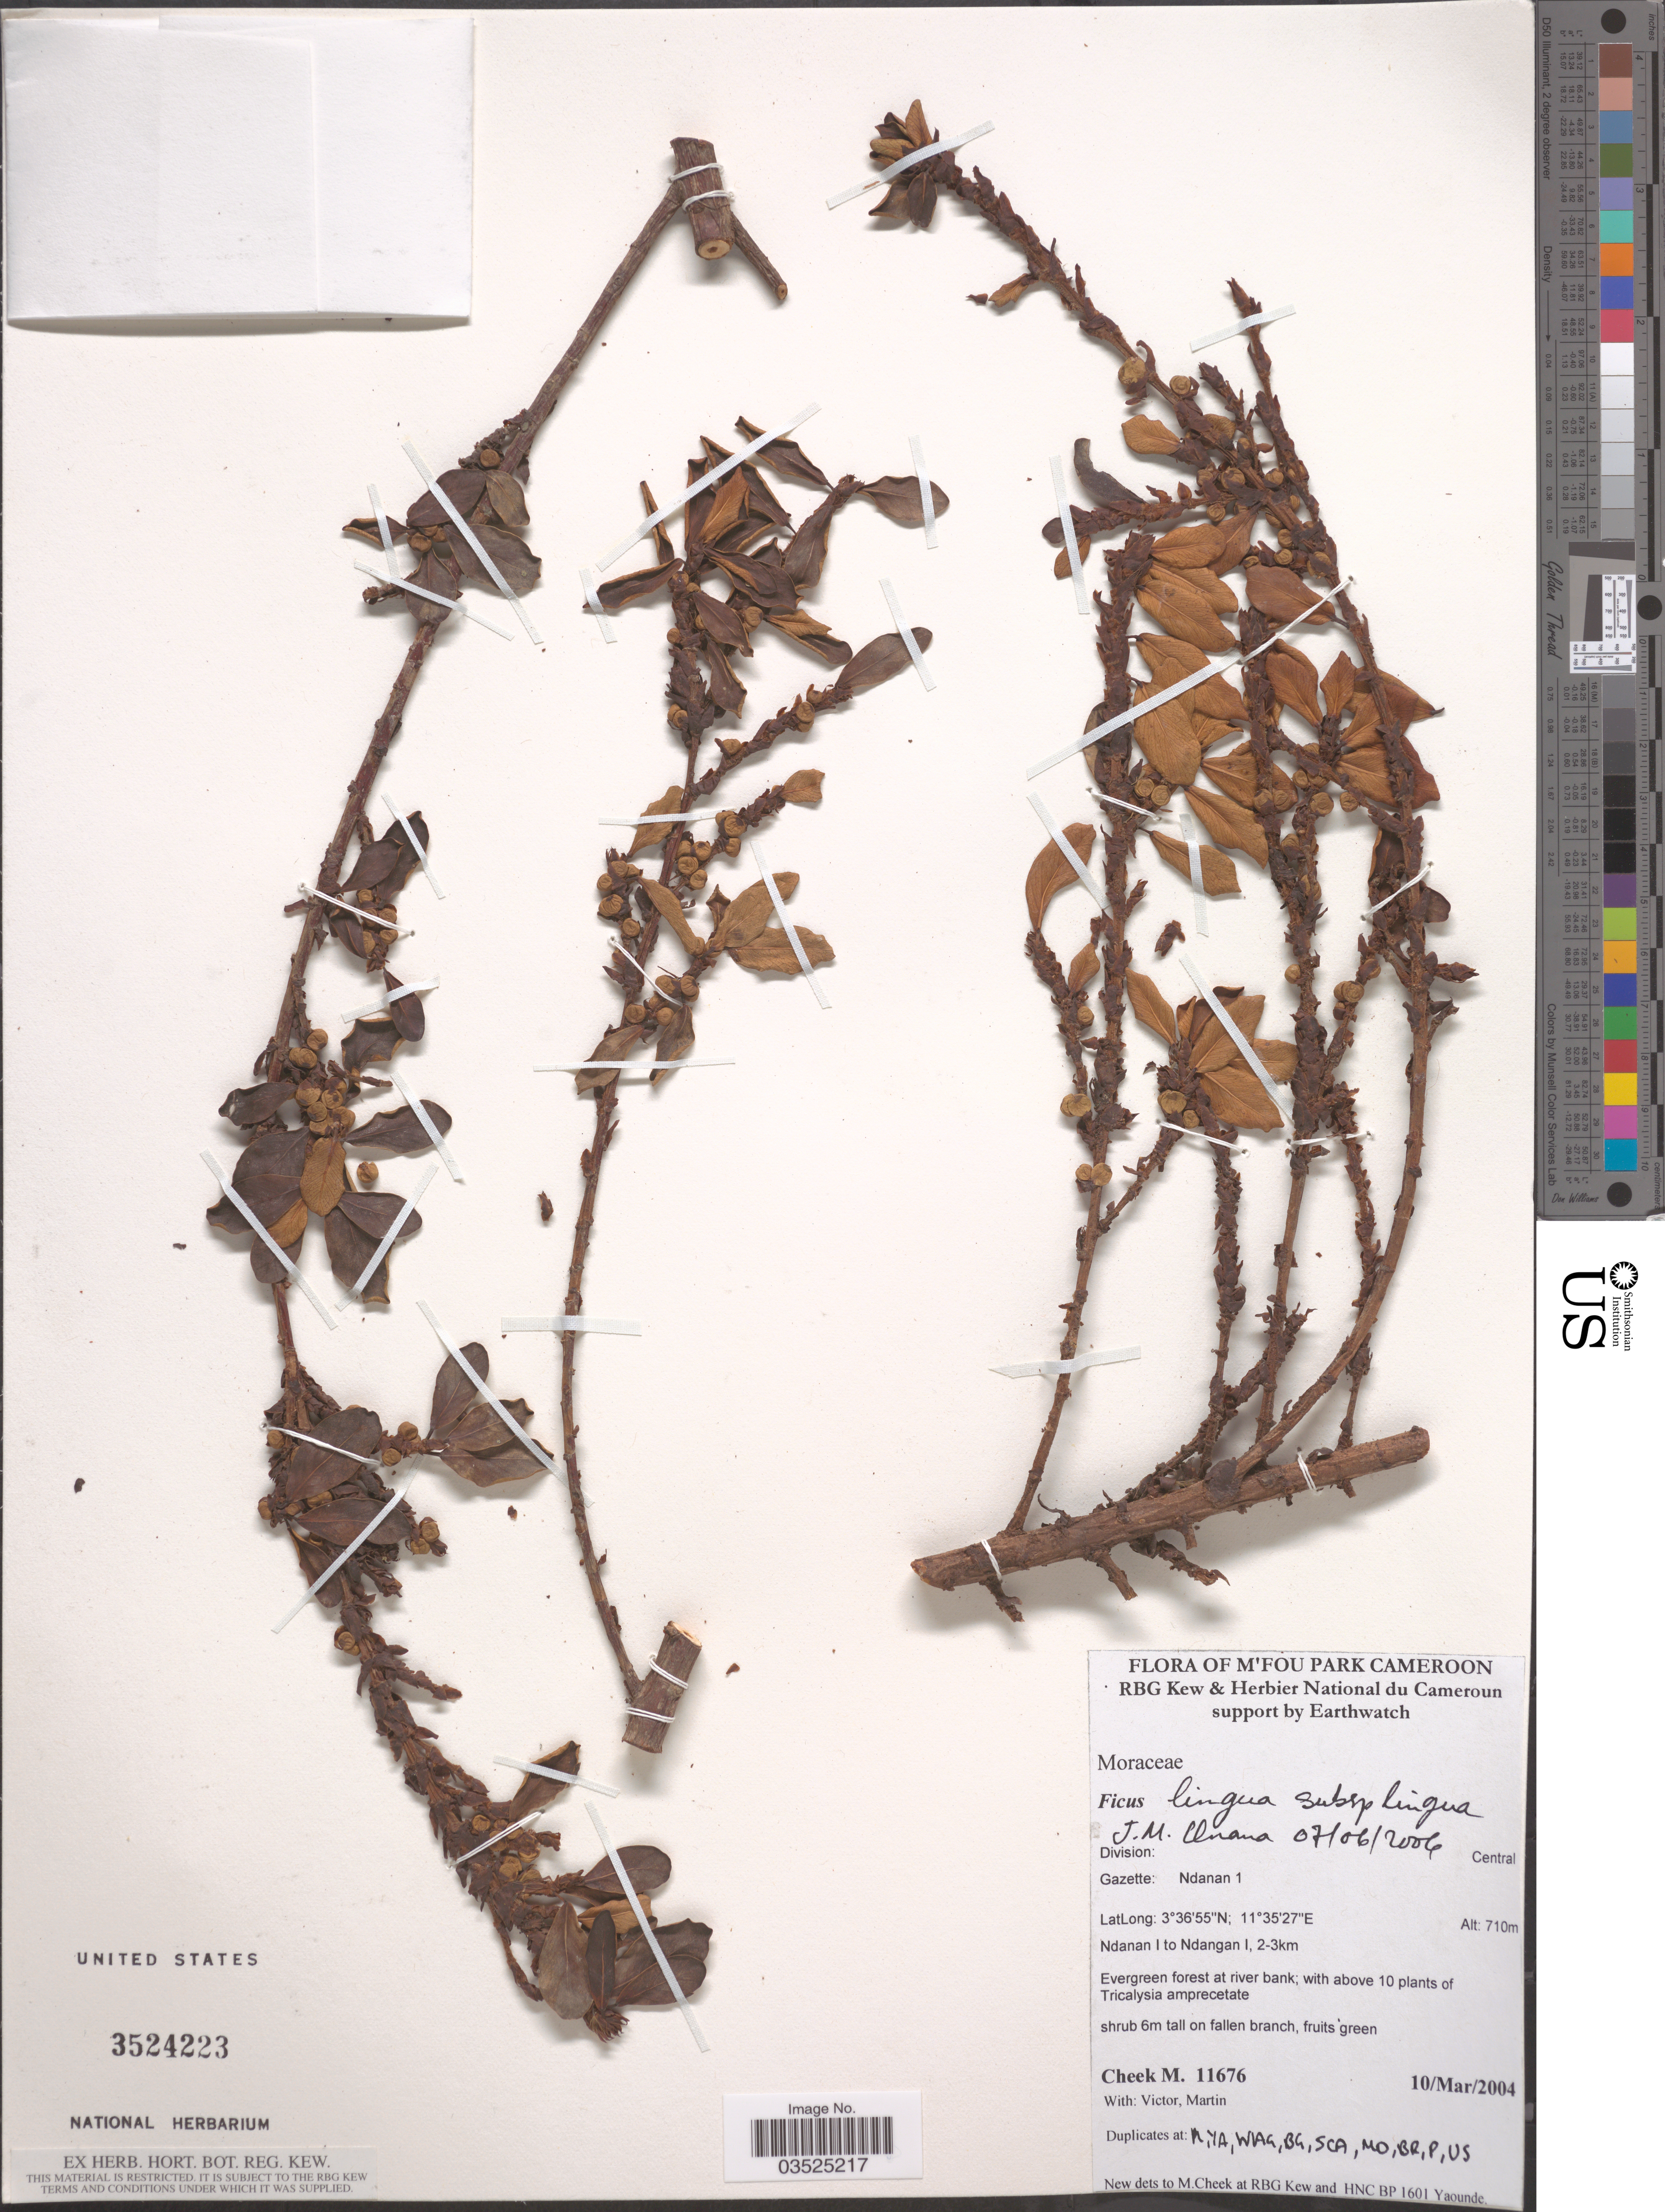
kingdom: Plantae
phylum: Tracheophyta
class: Magnoliopsida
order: Rosales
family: Moraceae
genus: Ficus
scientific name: Ficus lingua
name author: Warb. ex De Wild. & Durand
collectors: M. Cheek & V. Martin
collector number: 11676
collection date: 2004-03-10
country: Cameroon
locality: M'Fou Park Cameroon. Division: Central. Gazette: Ndanan 1. Ndanan I to Ndangan I, 2-3km.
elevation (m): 710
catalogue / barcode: US 3524223